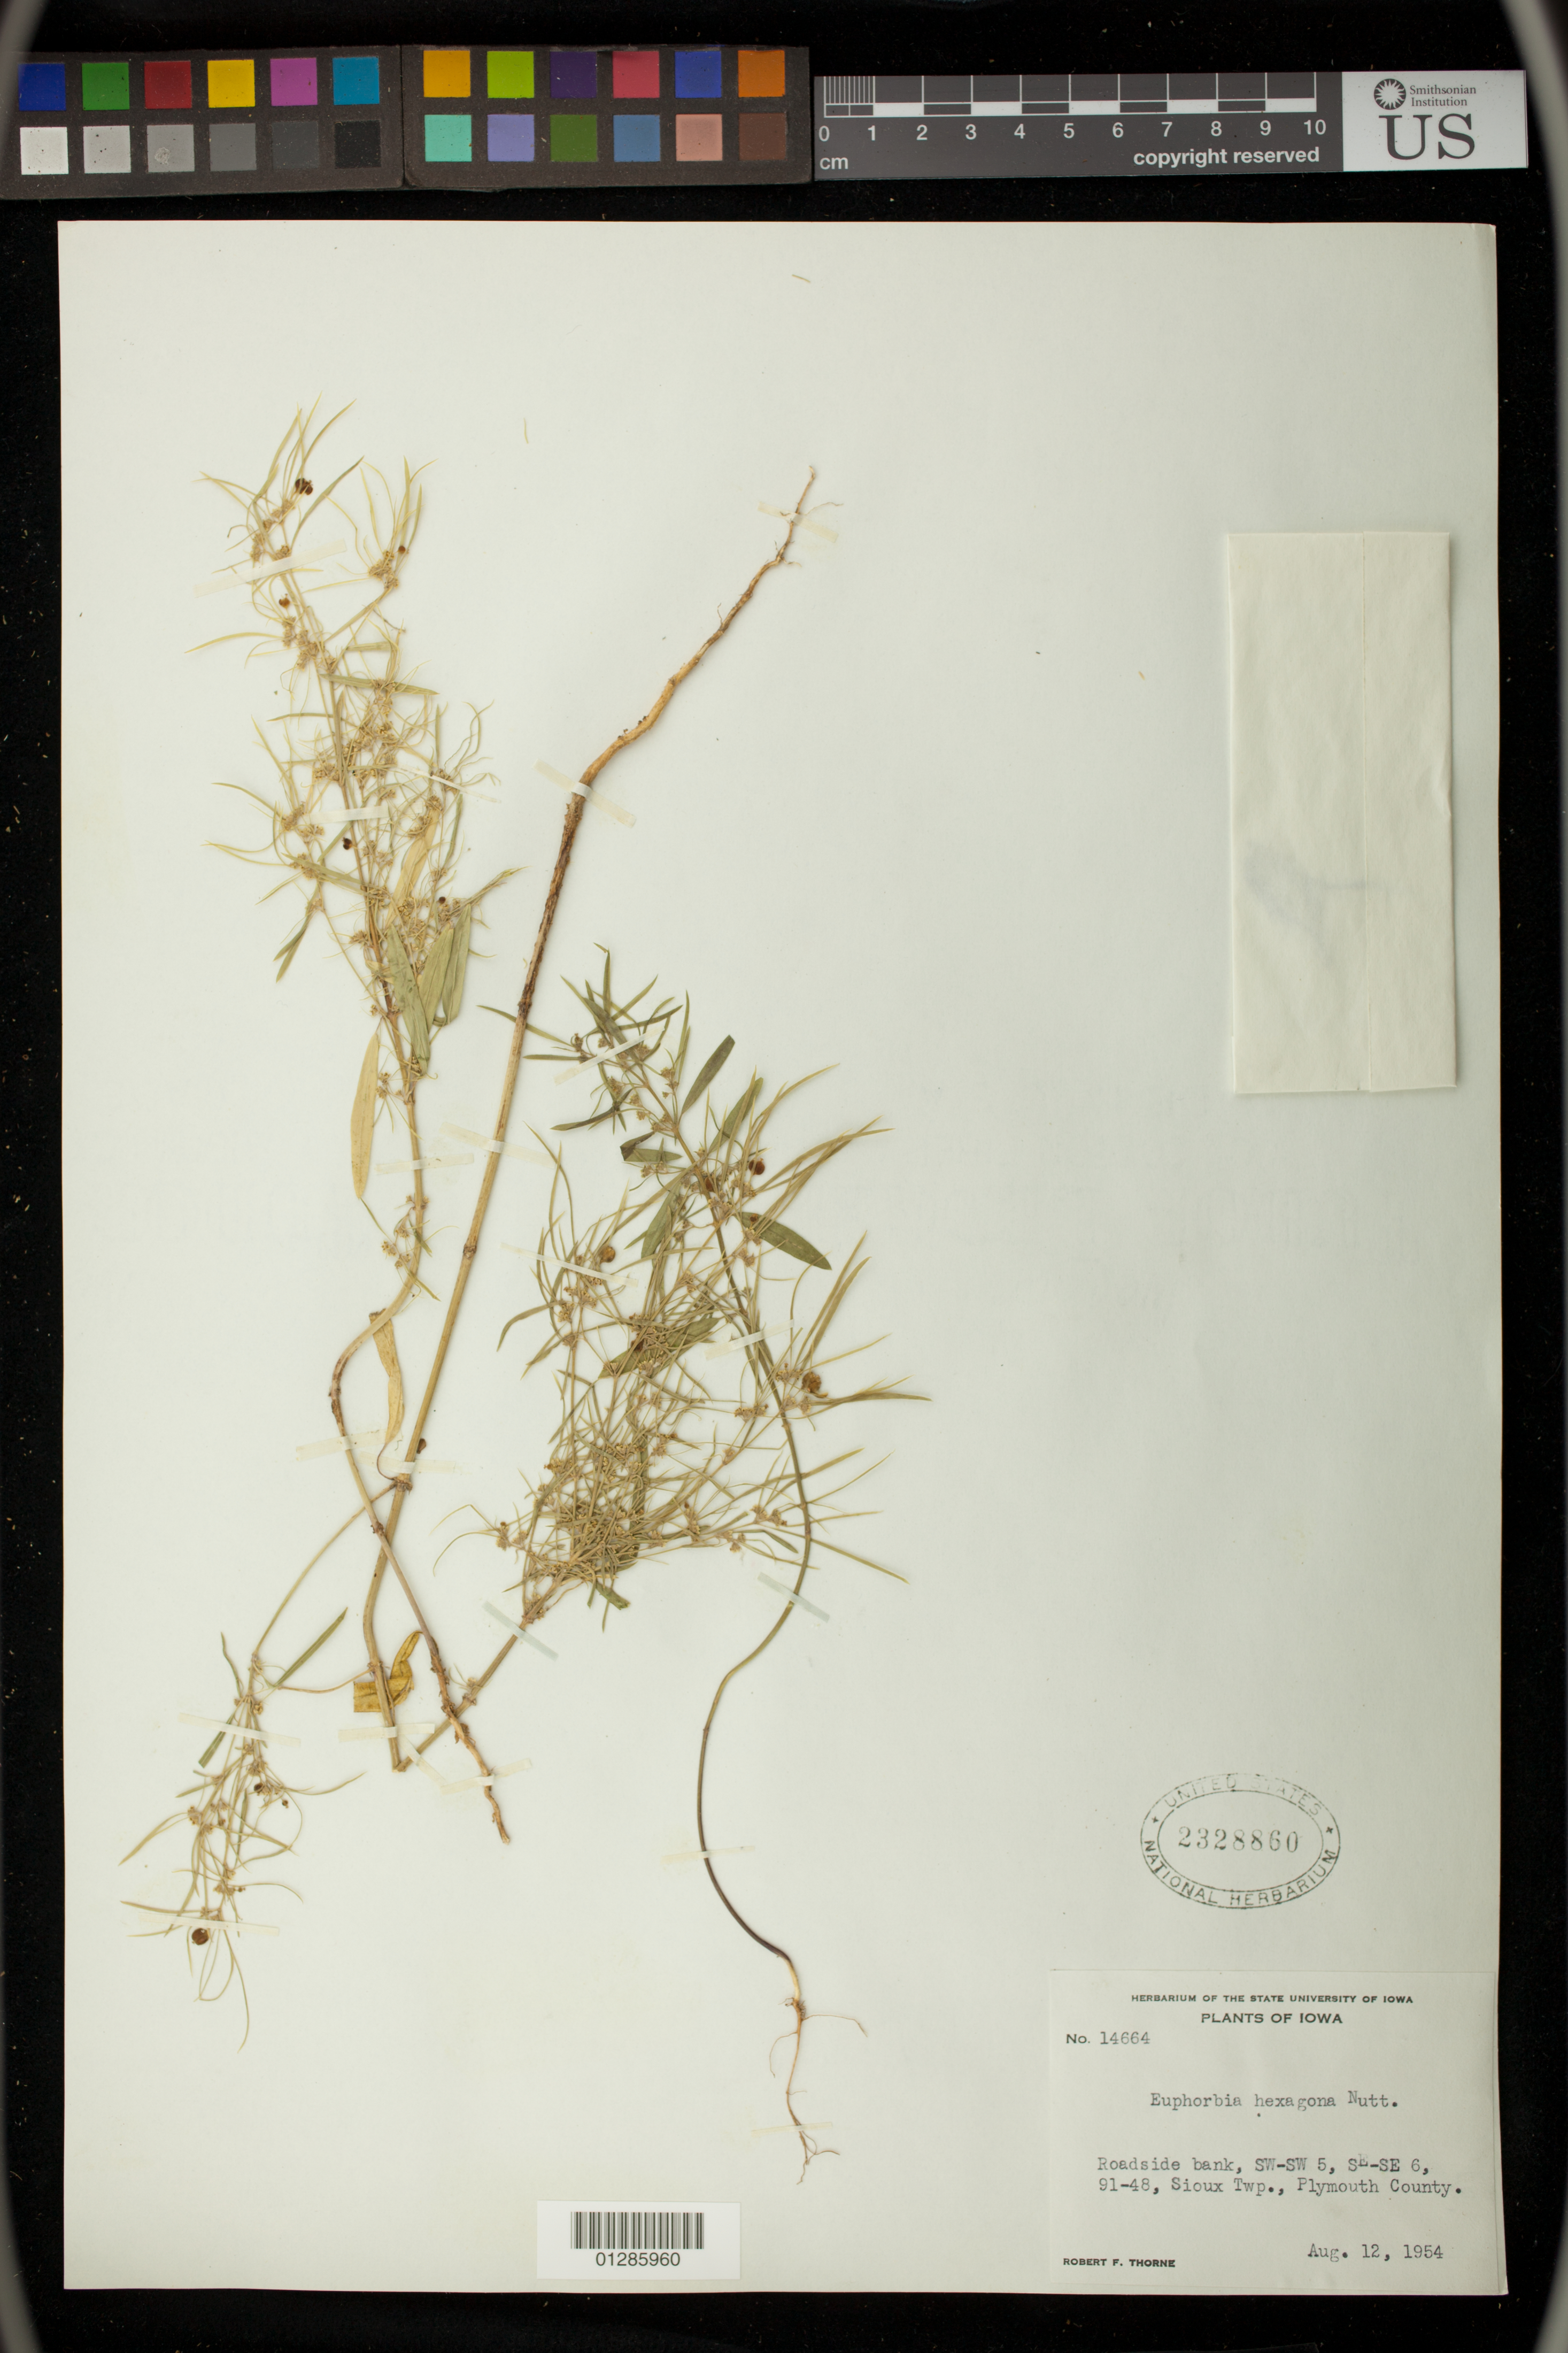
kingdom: Plantae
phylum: Tracheophyta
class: Magnoliopsida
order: Malpighiales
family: Euphorbiaceae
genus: Euphorbia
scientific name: Euphorbia hexagona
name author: Nutt. ex Spreng.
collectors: R. F. Thorne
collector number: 14664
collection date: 1954-08-12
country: United States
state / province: Iowa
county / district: Plymouth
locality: Roadside bank, SW-SW 5, SE-SE 6, 91-48, Sioux Twp.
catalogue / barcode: US 2328860